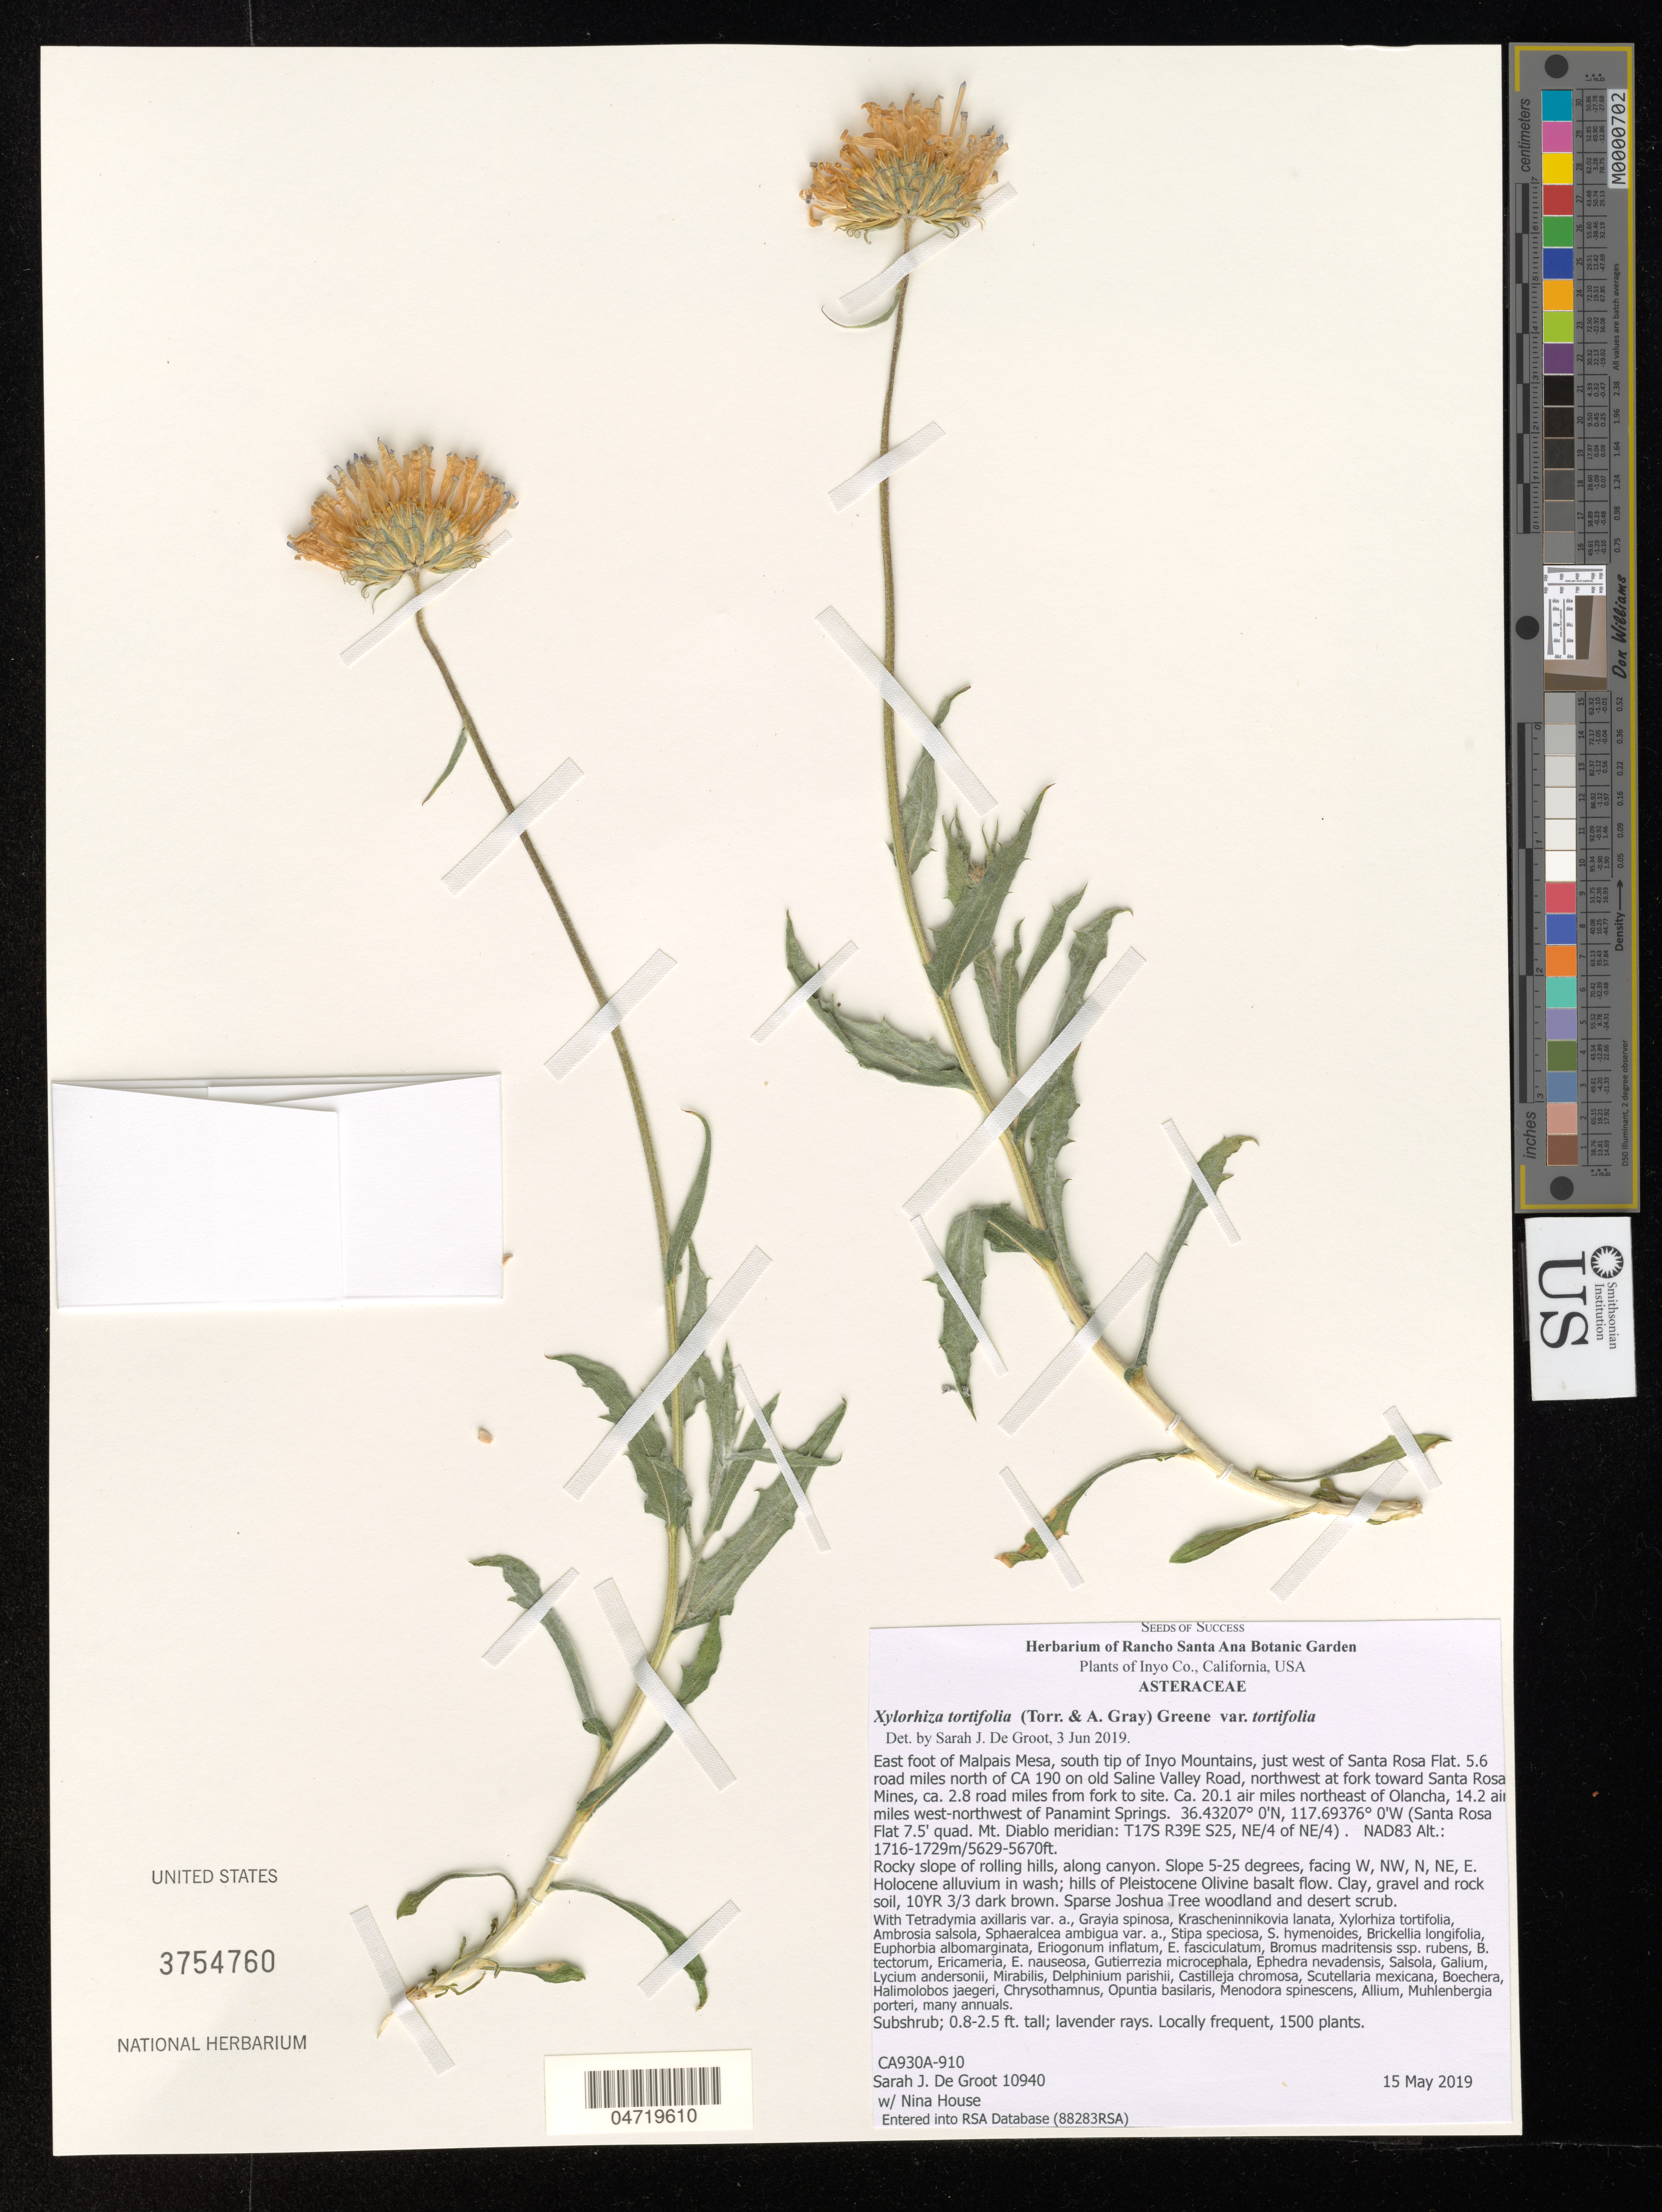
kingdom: Plantae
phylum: Tracheophyta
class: Magnoliopsida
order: Asterales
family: Asteraceae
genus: Xylorhiza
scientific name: Xylorhiza tortifolia var. tortifolia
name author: (Torr. & A. Gray) Greene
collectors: S. De Groot & N. House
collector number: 10940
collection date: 2019-05-15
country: United States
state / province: California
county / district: Inyo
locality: Inyo Co. East foot of Malpais Mesa, south tip of Inyo Mountains, just west of Santa Rosa Flat. 5.6 road miles north of CA 190 on old Saline Valley Road, northwest at fork toward Santa Rosa Mines, ca. 2.8 road miles from fork to site. Ca. 20.1 air miles northeast of Olancha, 14.2 air miles west-northwest of Panamint Springs. (Santa Rosa Flat 7.5' quad. Mt. Diablo meridian: T17S R39E S25, NE/4 of NE/4). NAD83.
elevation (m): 1716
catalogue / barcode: US 3754760